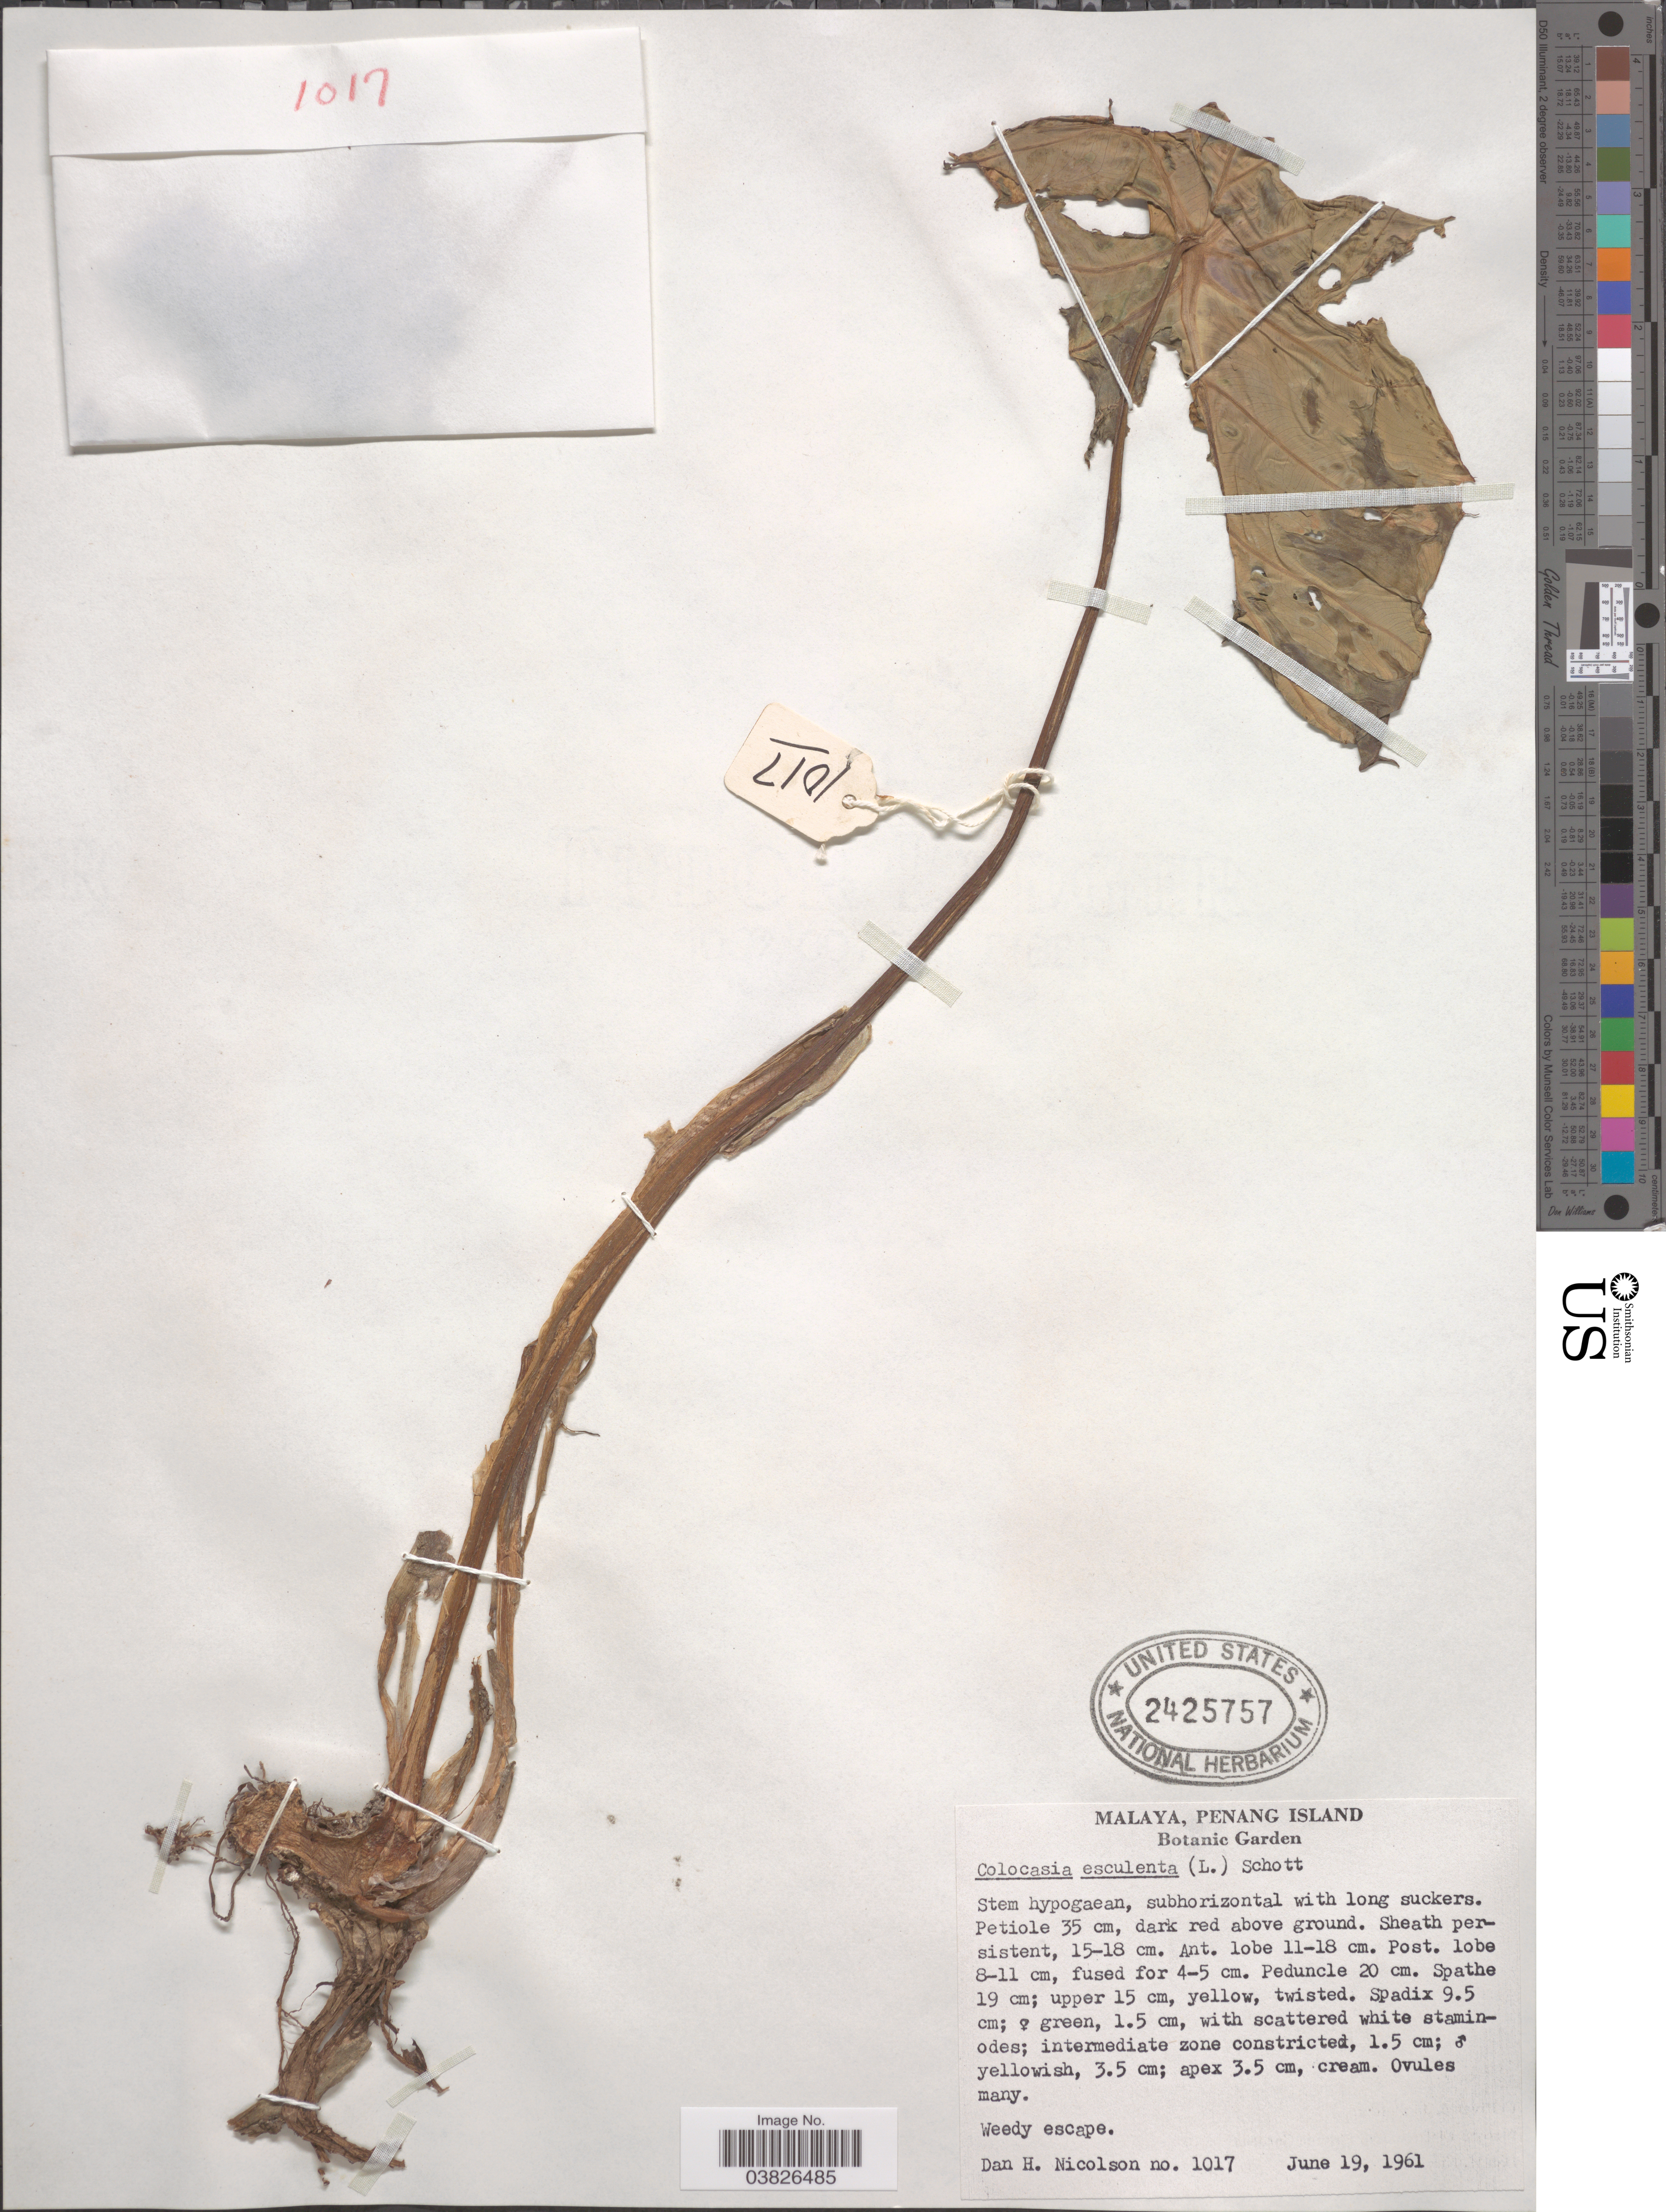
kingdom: Plantae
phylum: Tracheophyta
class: Liliopsida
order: Alismatales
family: Araceae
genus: Colocasia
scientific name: Colocasia esculenta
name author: (L.) Schott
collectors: D. H. Nicolson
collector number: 1017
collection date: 1961-06-19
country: Malaysia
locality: Malaya, Penang Island. Botanic Garden.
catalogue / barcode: US 2425757